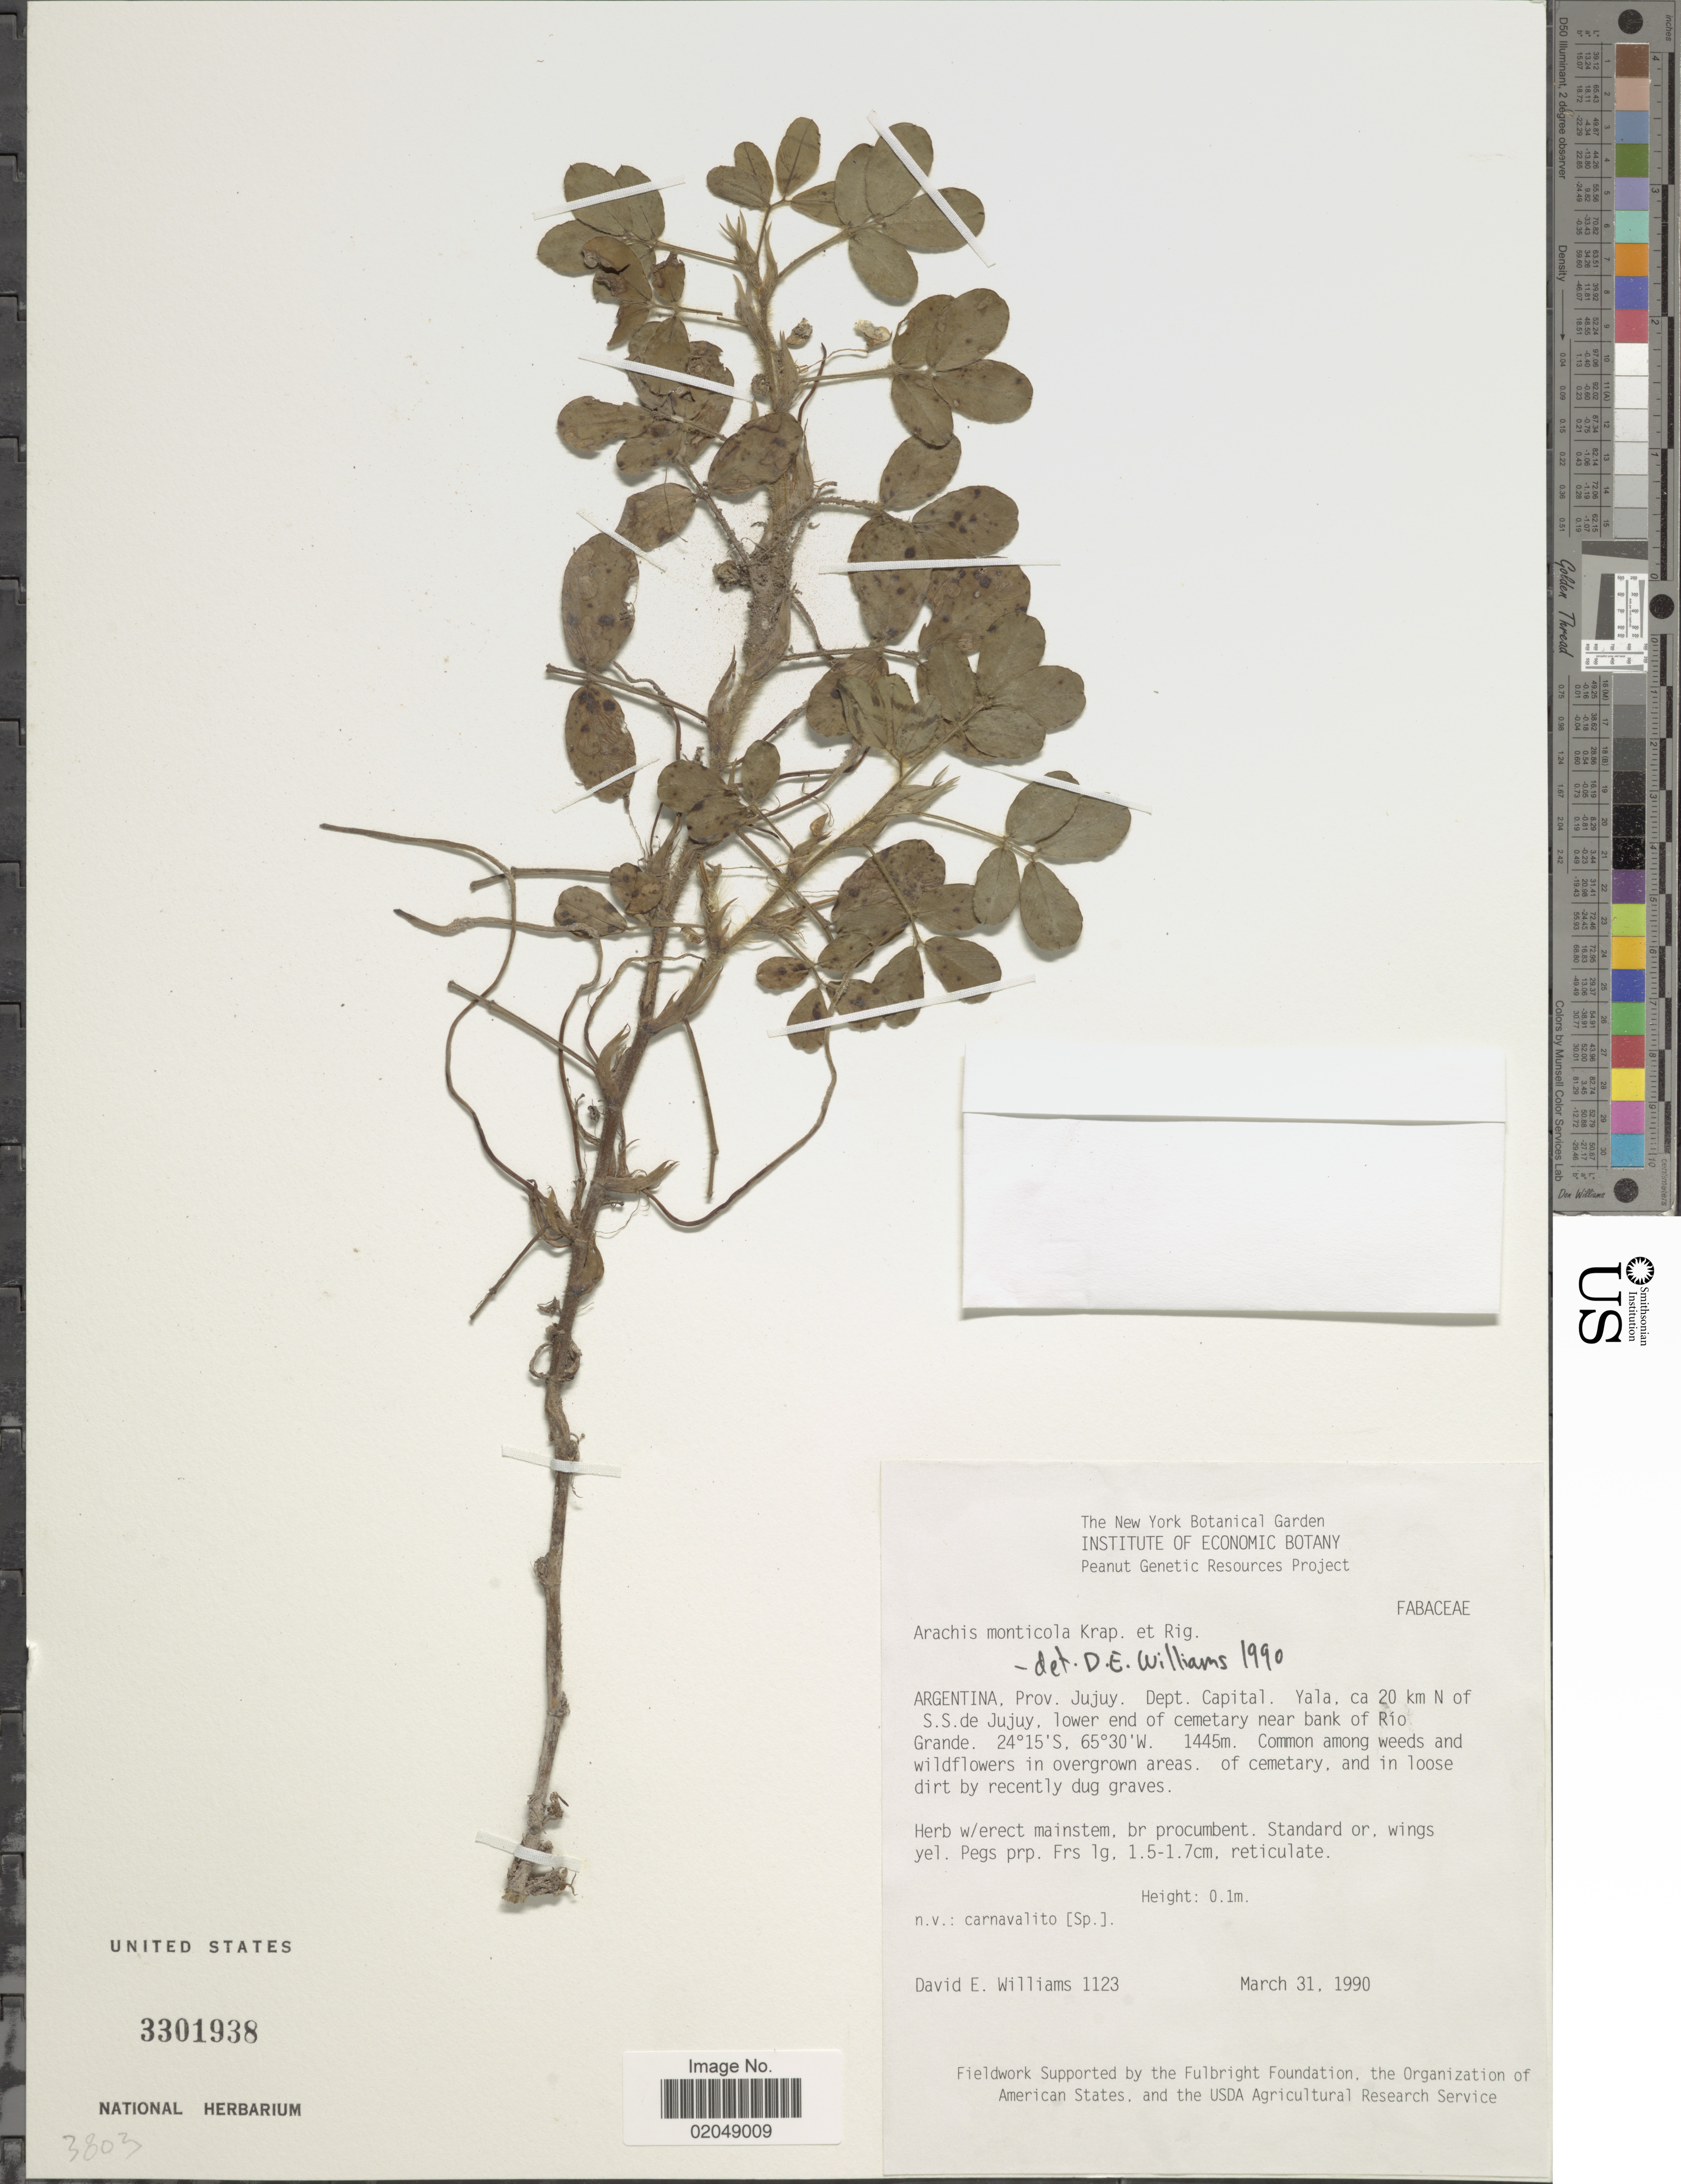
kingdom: Plantae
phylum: Tracheophyta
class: Magnoliopsida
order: Fabales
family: Fabaceae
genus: Arachis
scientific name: Arachis monticola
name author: Krapov. & Rigoni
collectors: D. E. Williams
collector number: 1123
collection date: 1990-03-31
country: Argentina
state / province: Jujuy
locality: Dept. Capital, Yala, ca 20 km N of S.S. de Jujuy, lower end of cemetary near bank of Rio Grande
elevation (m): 1445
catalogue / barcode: US 3301938